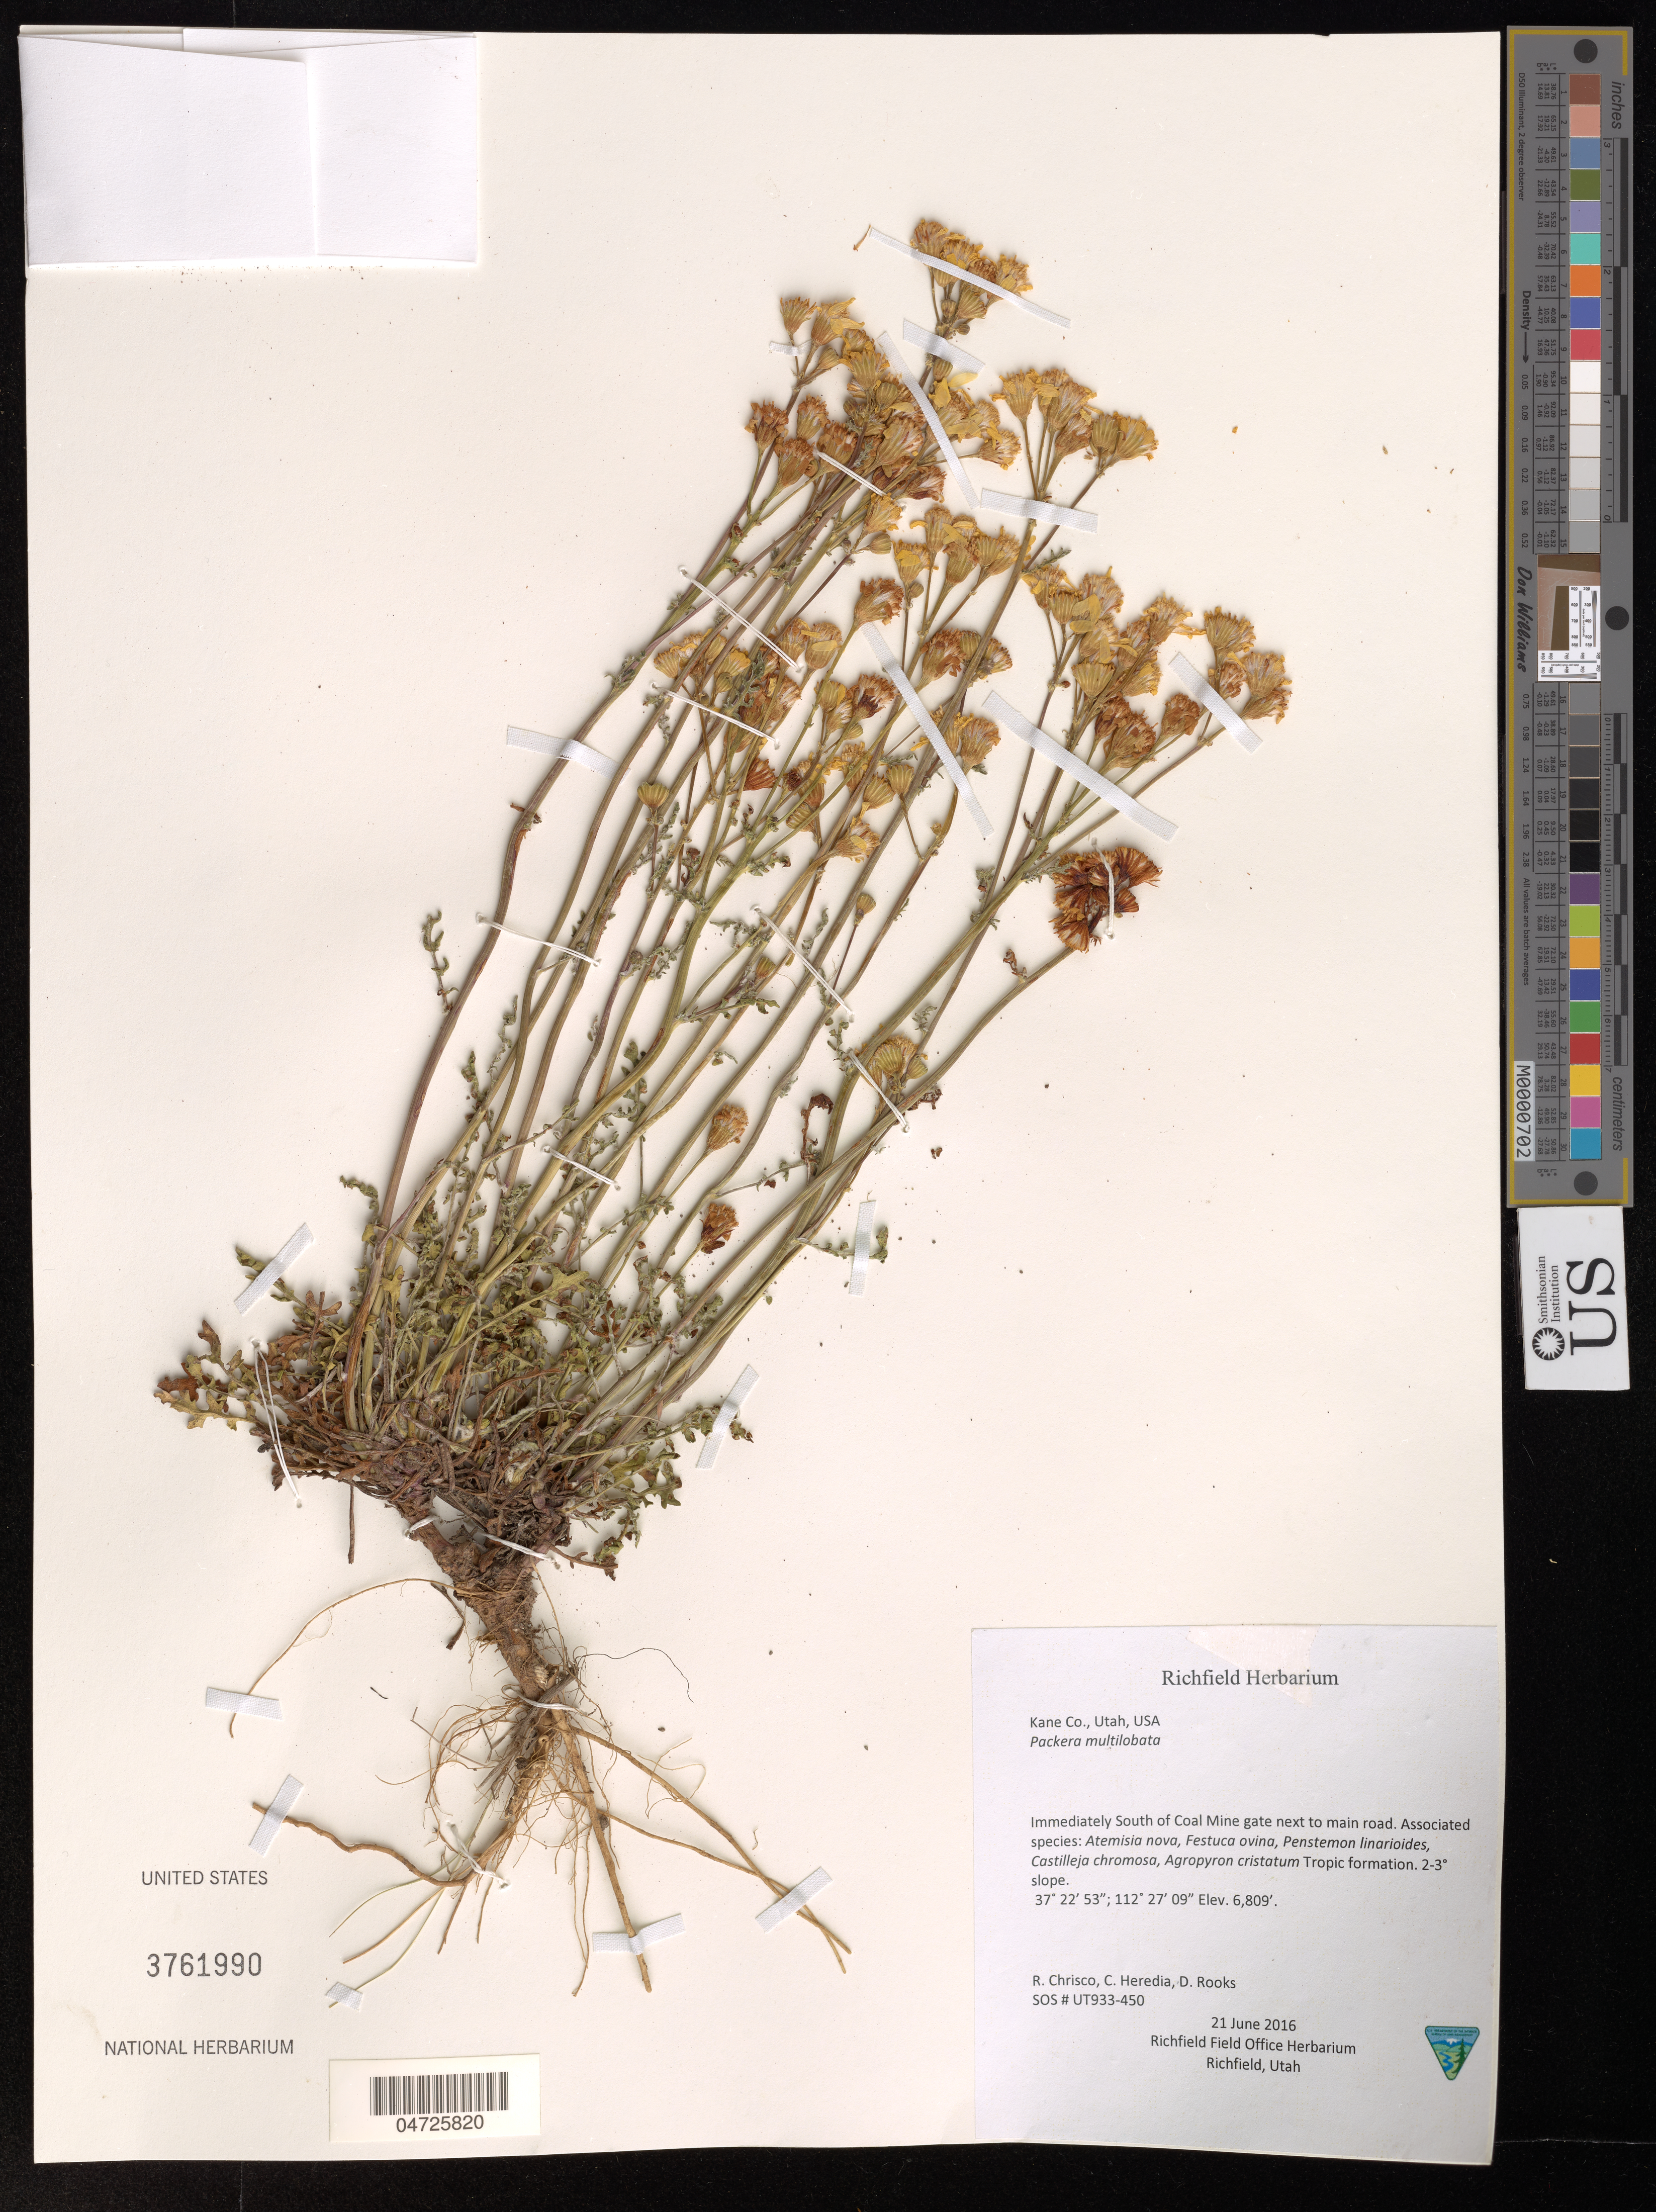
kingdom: Plantae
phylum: Tracheophyta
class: Magnoliopsida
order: Asterales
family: Asteraceae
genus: Packera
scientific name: Packera multilobata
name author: (Torr. & A. Gray) W.A. Weber & Á. Löve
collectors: R. Chrisco, C. Heredia & D. Rooks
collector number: UT933-450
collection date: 2016-06-21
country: United States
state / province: Utah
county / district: Kane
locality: Kane Co. Immediately South of Coal Mine gate next to main road.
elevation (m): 2075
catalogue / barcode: US 3761990